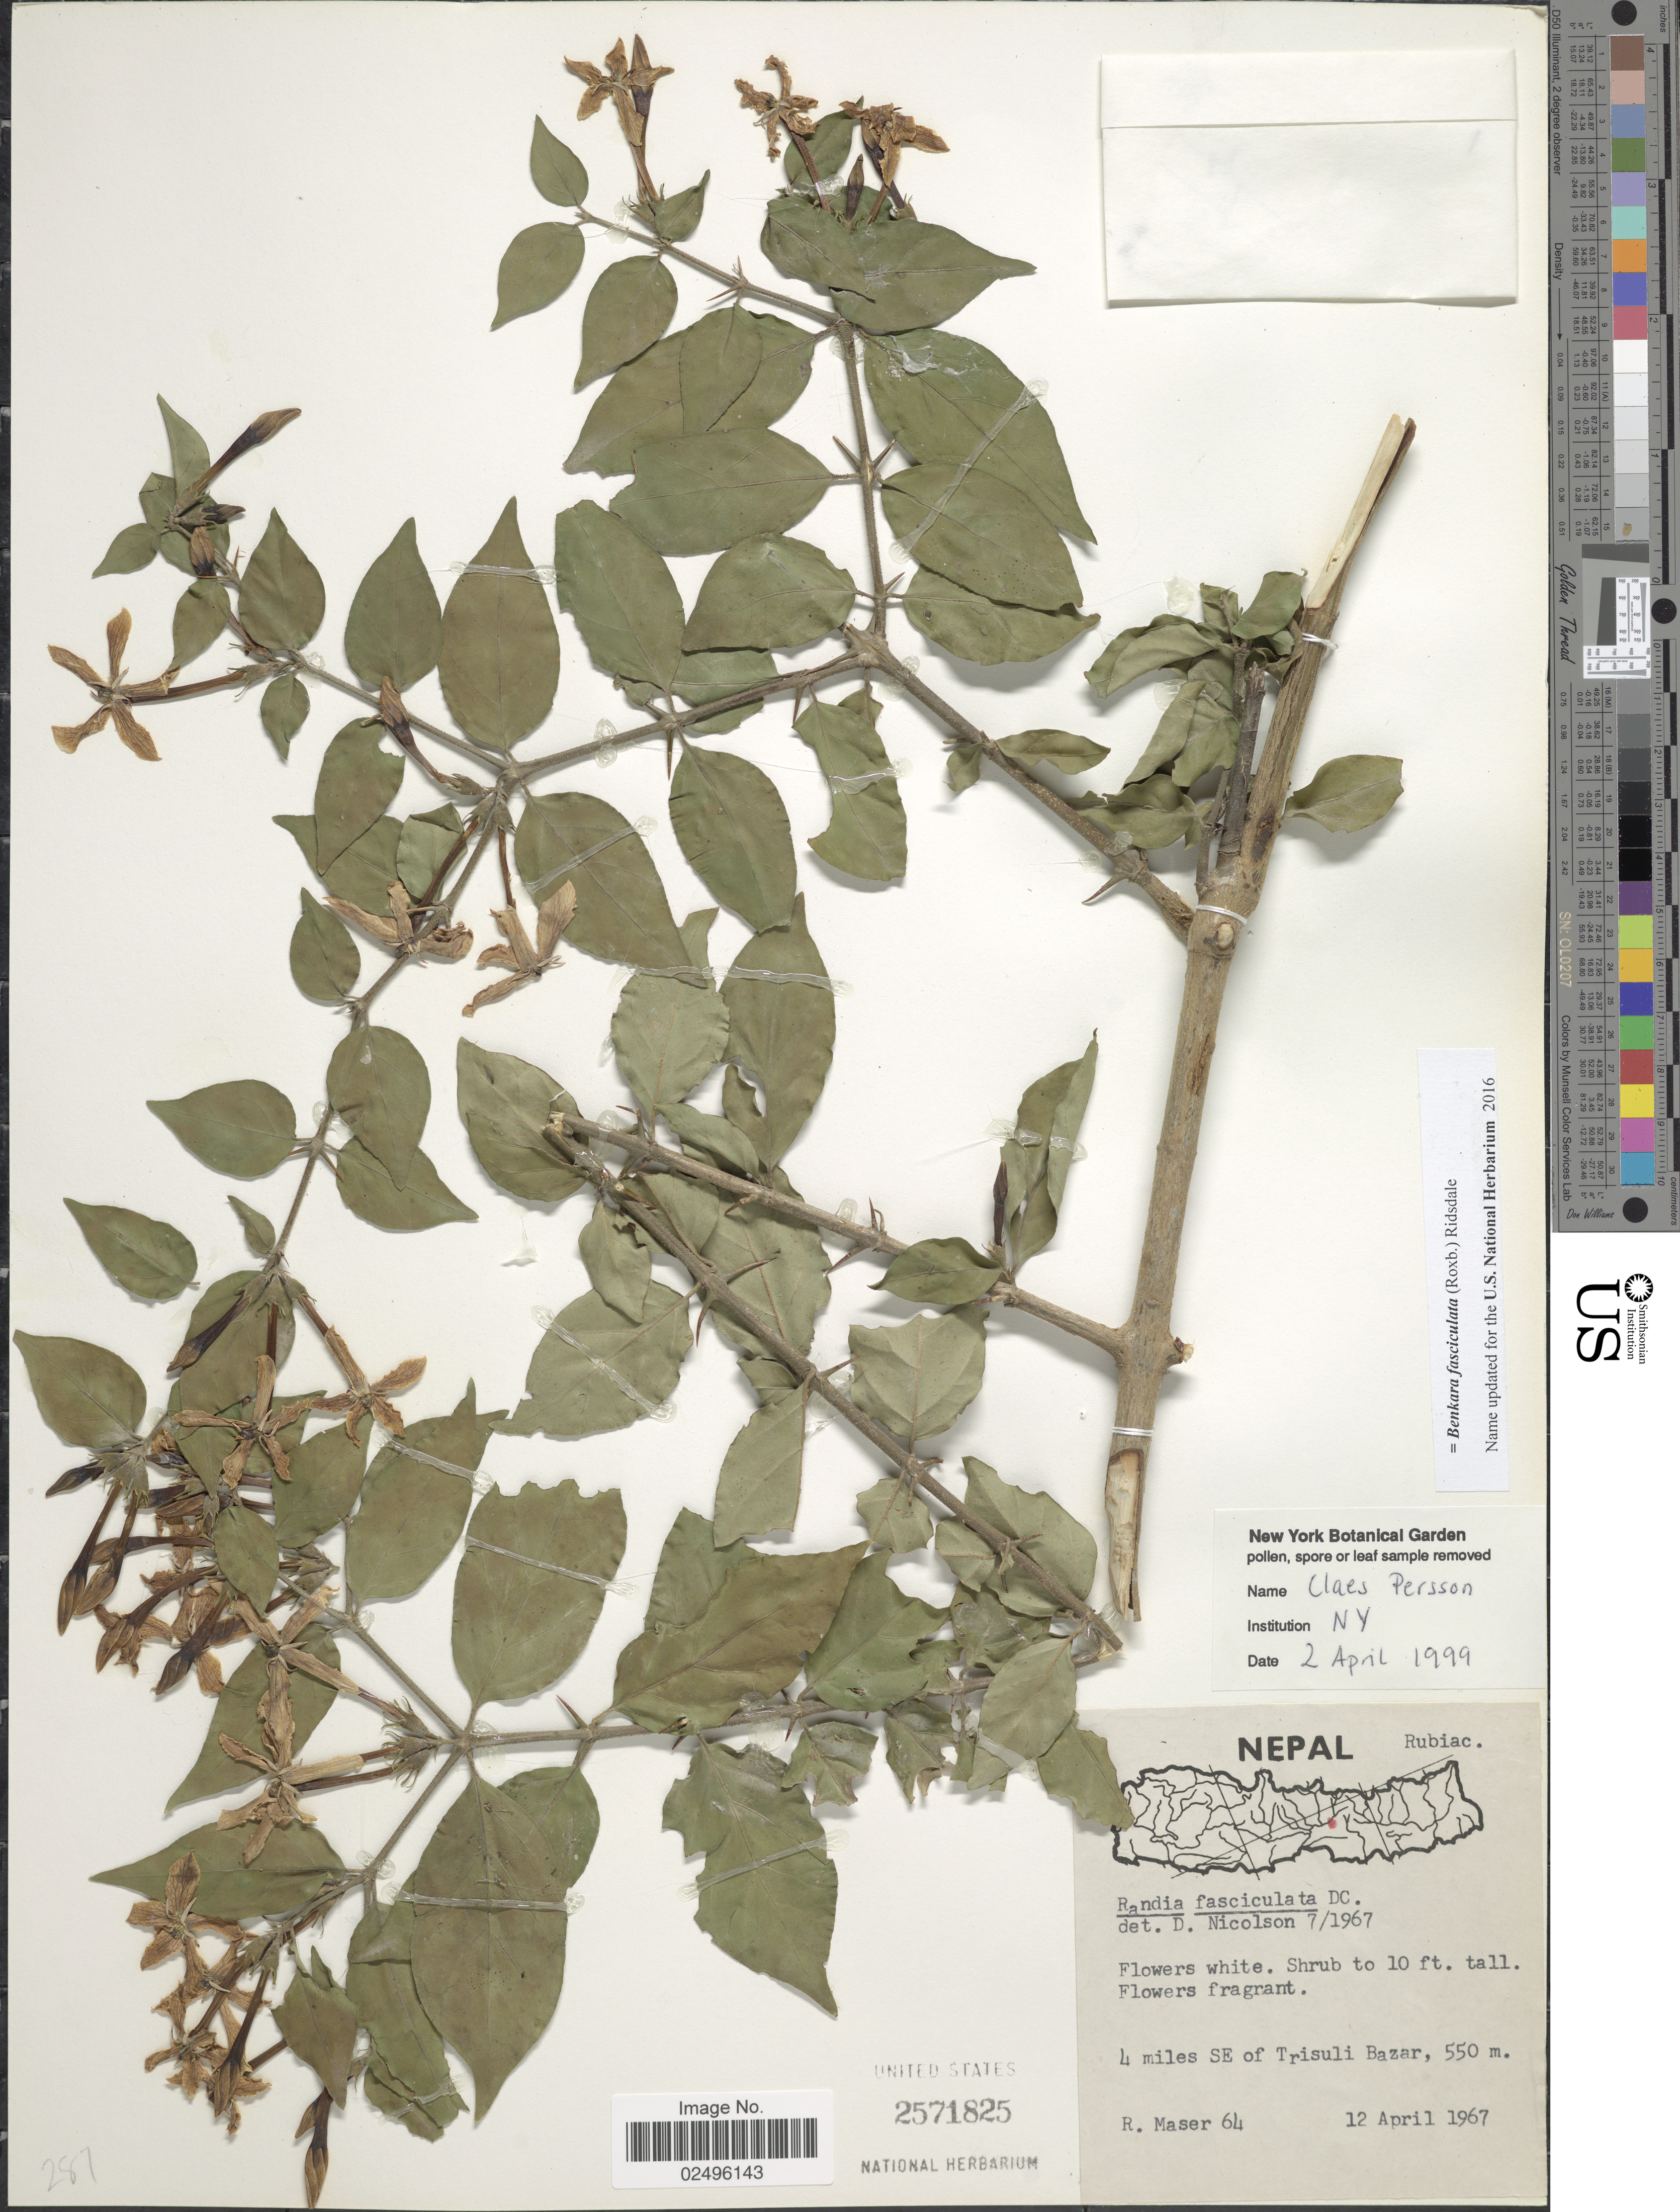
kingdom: Plantae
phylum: Tracheophyta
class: Magnoliopsida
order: Gentianales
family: Rubiaceae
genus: Fagerlindia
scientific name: Fagerlindia fasciculata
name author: (Roxb.) Tirveng.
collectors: R. Maser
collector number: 64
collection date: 1967-04-12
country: Nepal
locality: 4 miles SE of Trisuli Bazar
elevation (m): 550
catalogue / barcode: US 2571825